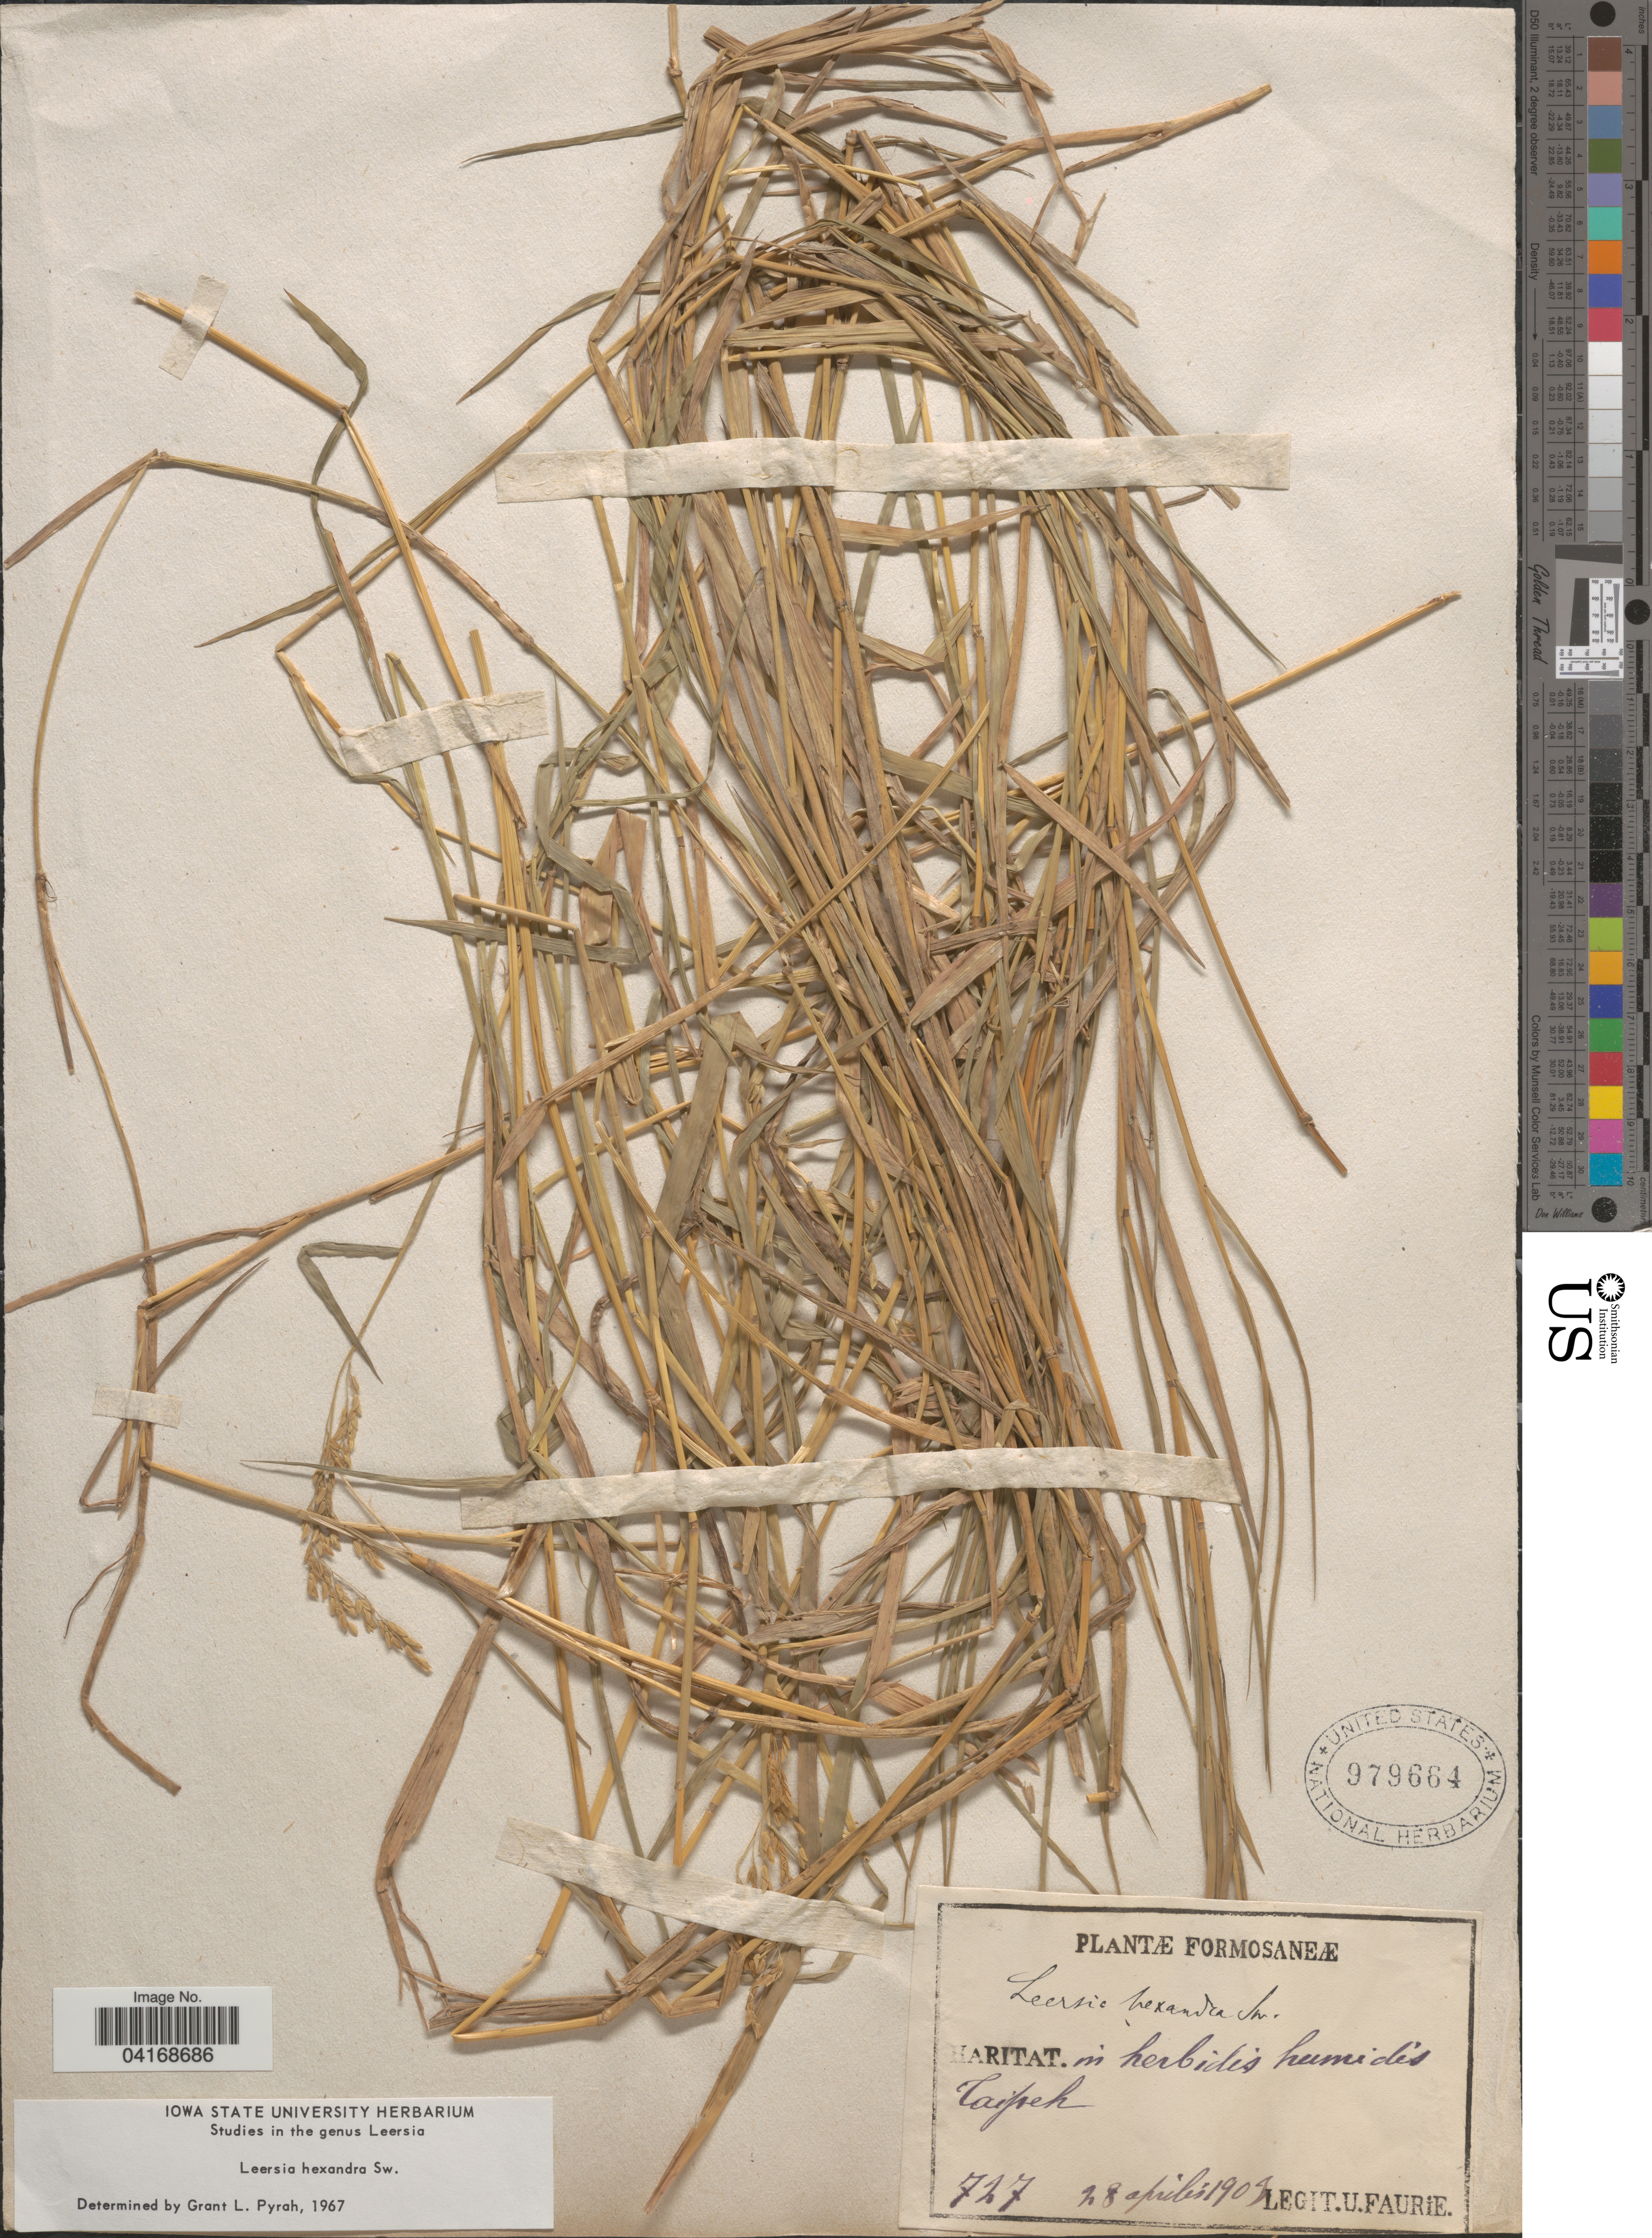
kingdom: Plantae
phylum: Tracheophyta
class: Liliopsida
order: Poales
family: Poaceae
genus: Leersia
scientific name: Leersia hexandra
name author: Sw.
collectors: Thorel, M. "M. [=Monsieur] Thorel" DO NOT USE (error for C. Thorel) & U. Faurie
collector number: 727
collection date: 1903-04-28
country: Taiwan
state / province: Taipei City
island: Taiwan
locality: Formosaneæ. In herbidis humidis Taipeh.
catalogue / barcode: US 979664